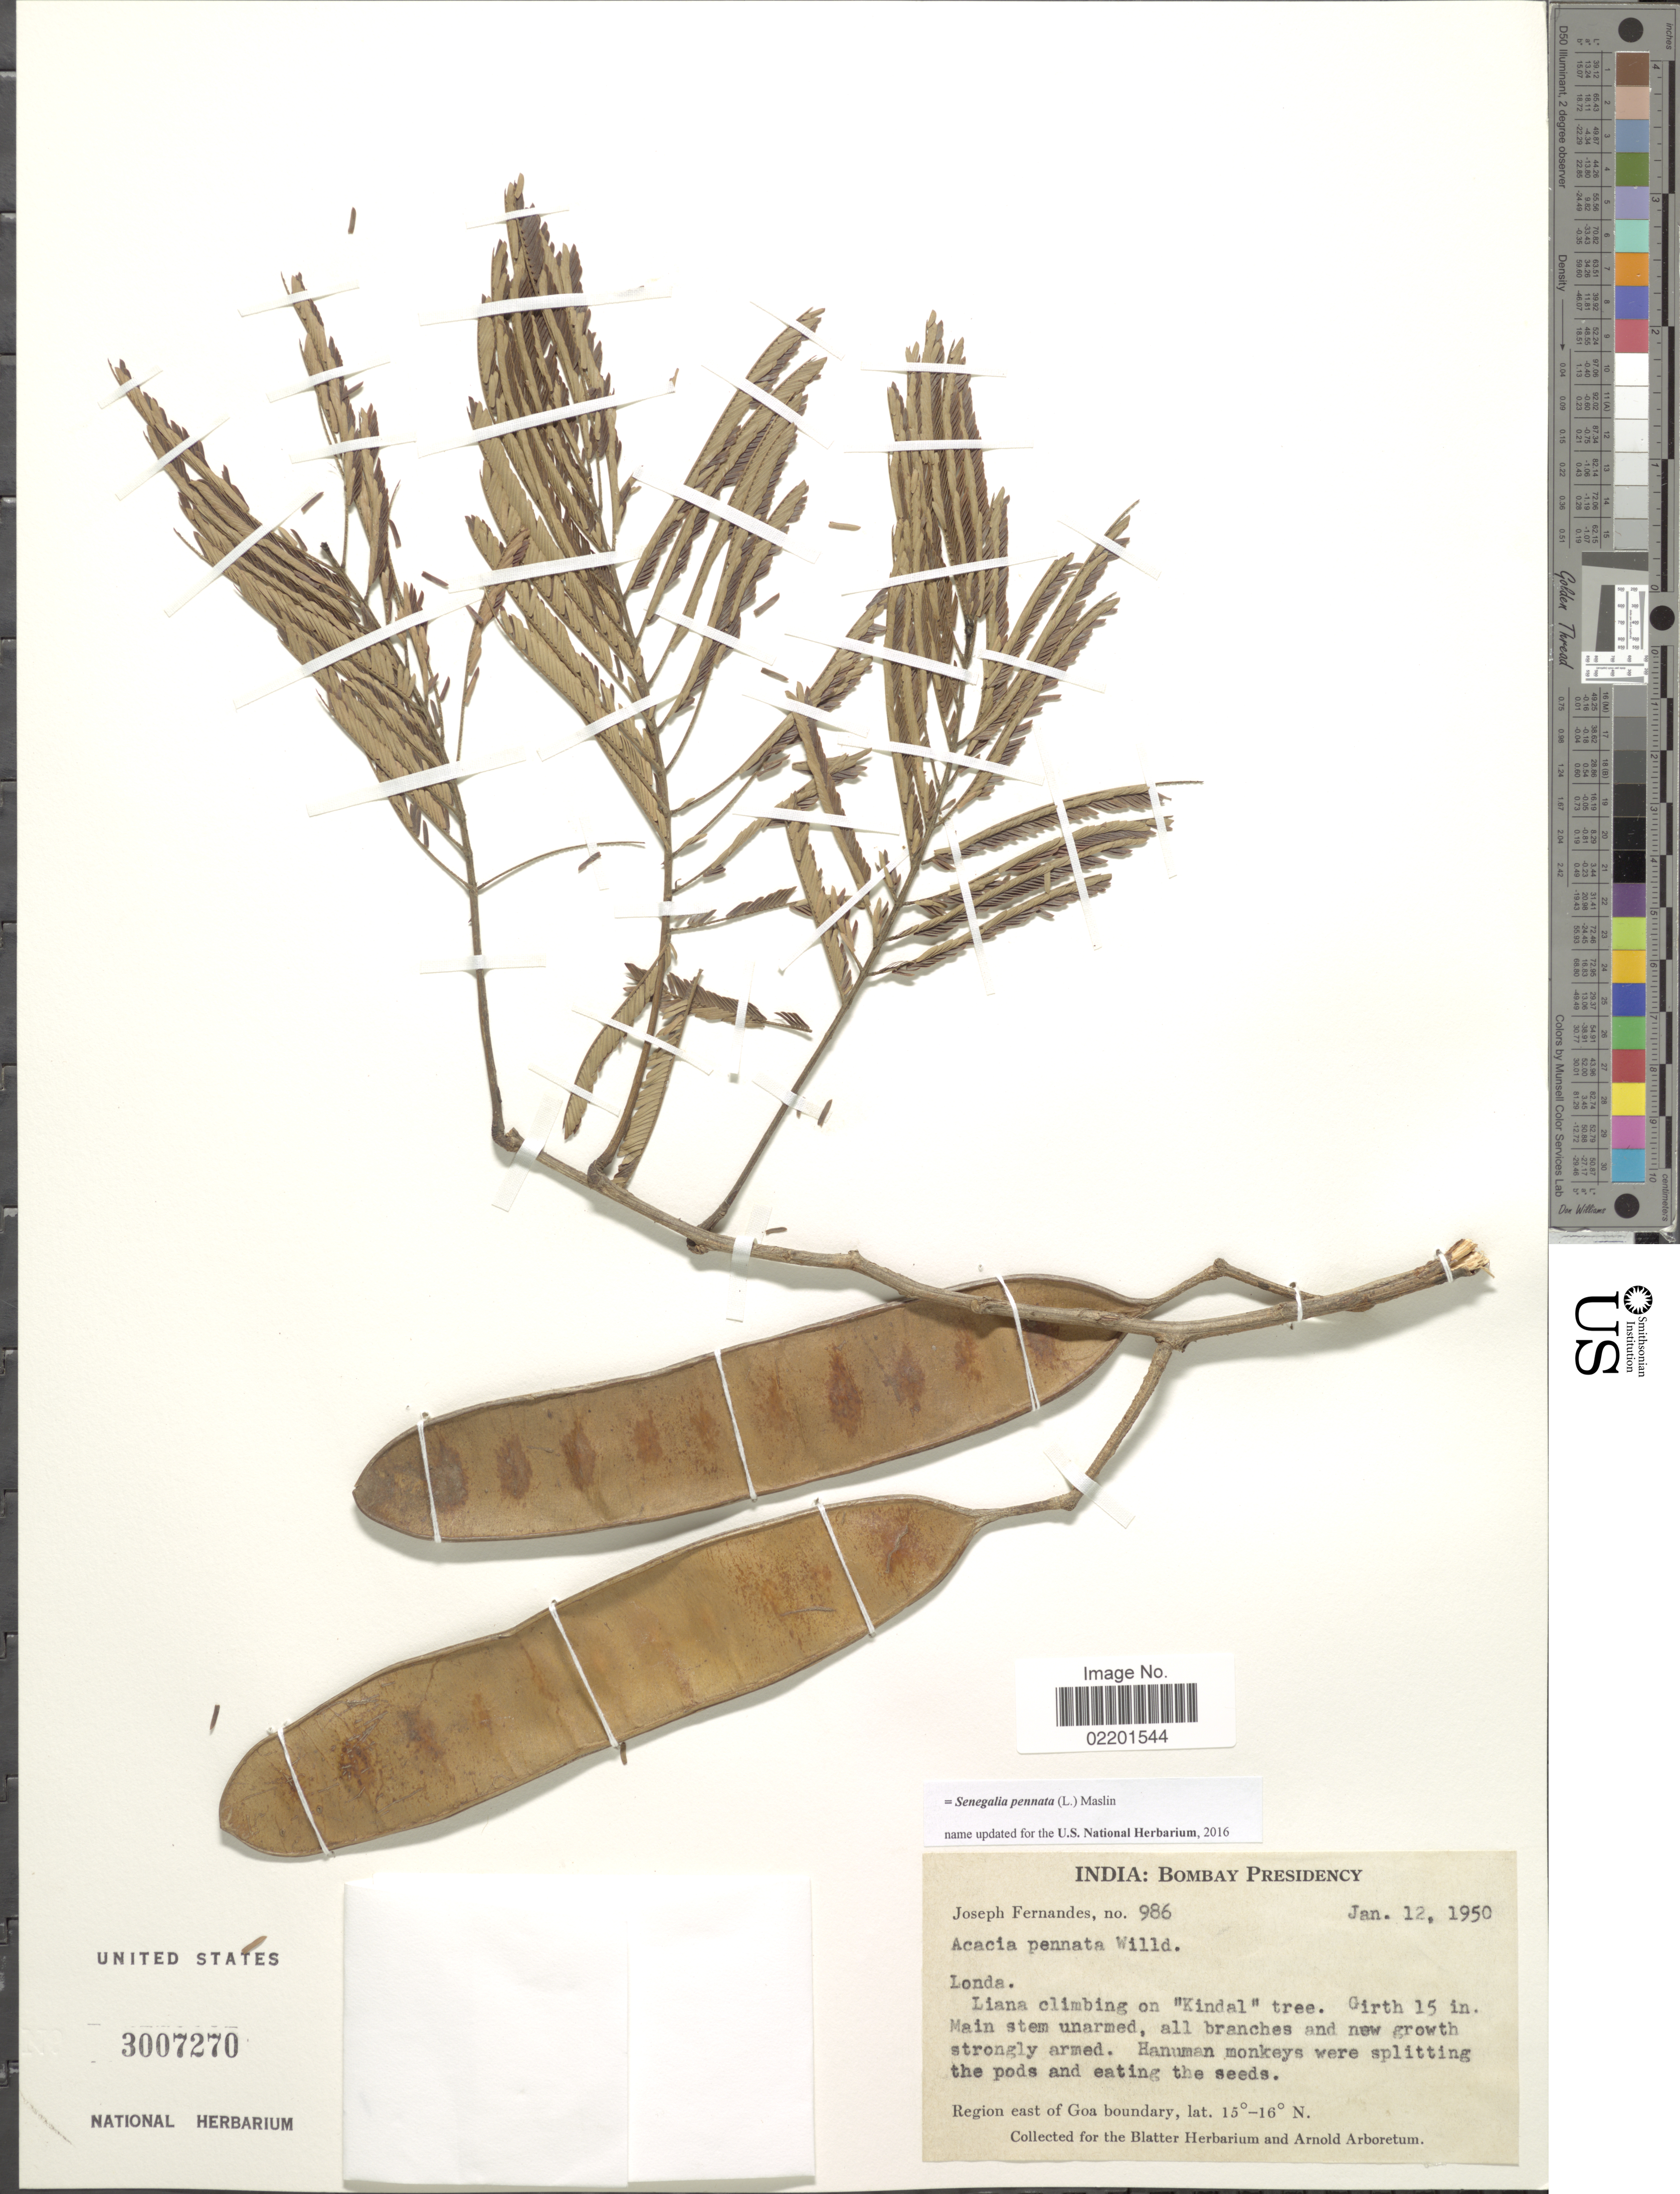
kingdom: Plantae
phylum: Tracheophyta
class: Magnoliopsida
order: Fabales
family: Fabaceae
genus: Senegalia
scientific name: Senegalia pennata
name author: (L.) Maslin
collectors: J. Fernandes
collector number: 986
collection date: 1950-01-12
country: India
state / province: Karnataka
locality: Bombay Presidency, Region east of Goa boundary. Londa.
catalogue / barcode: US 3007270